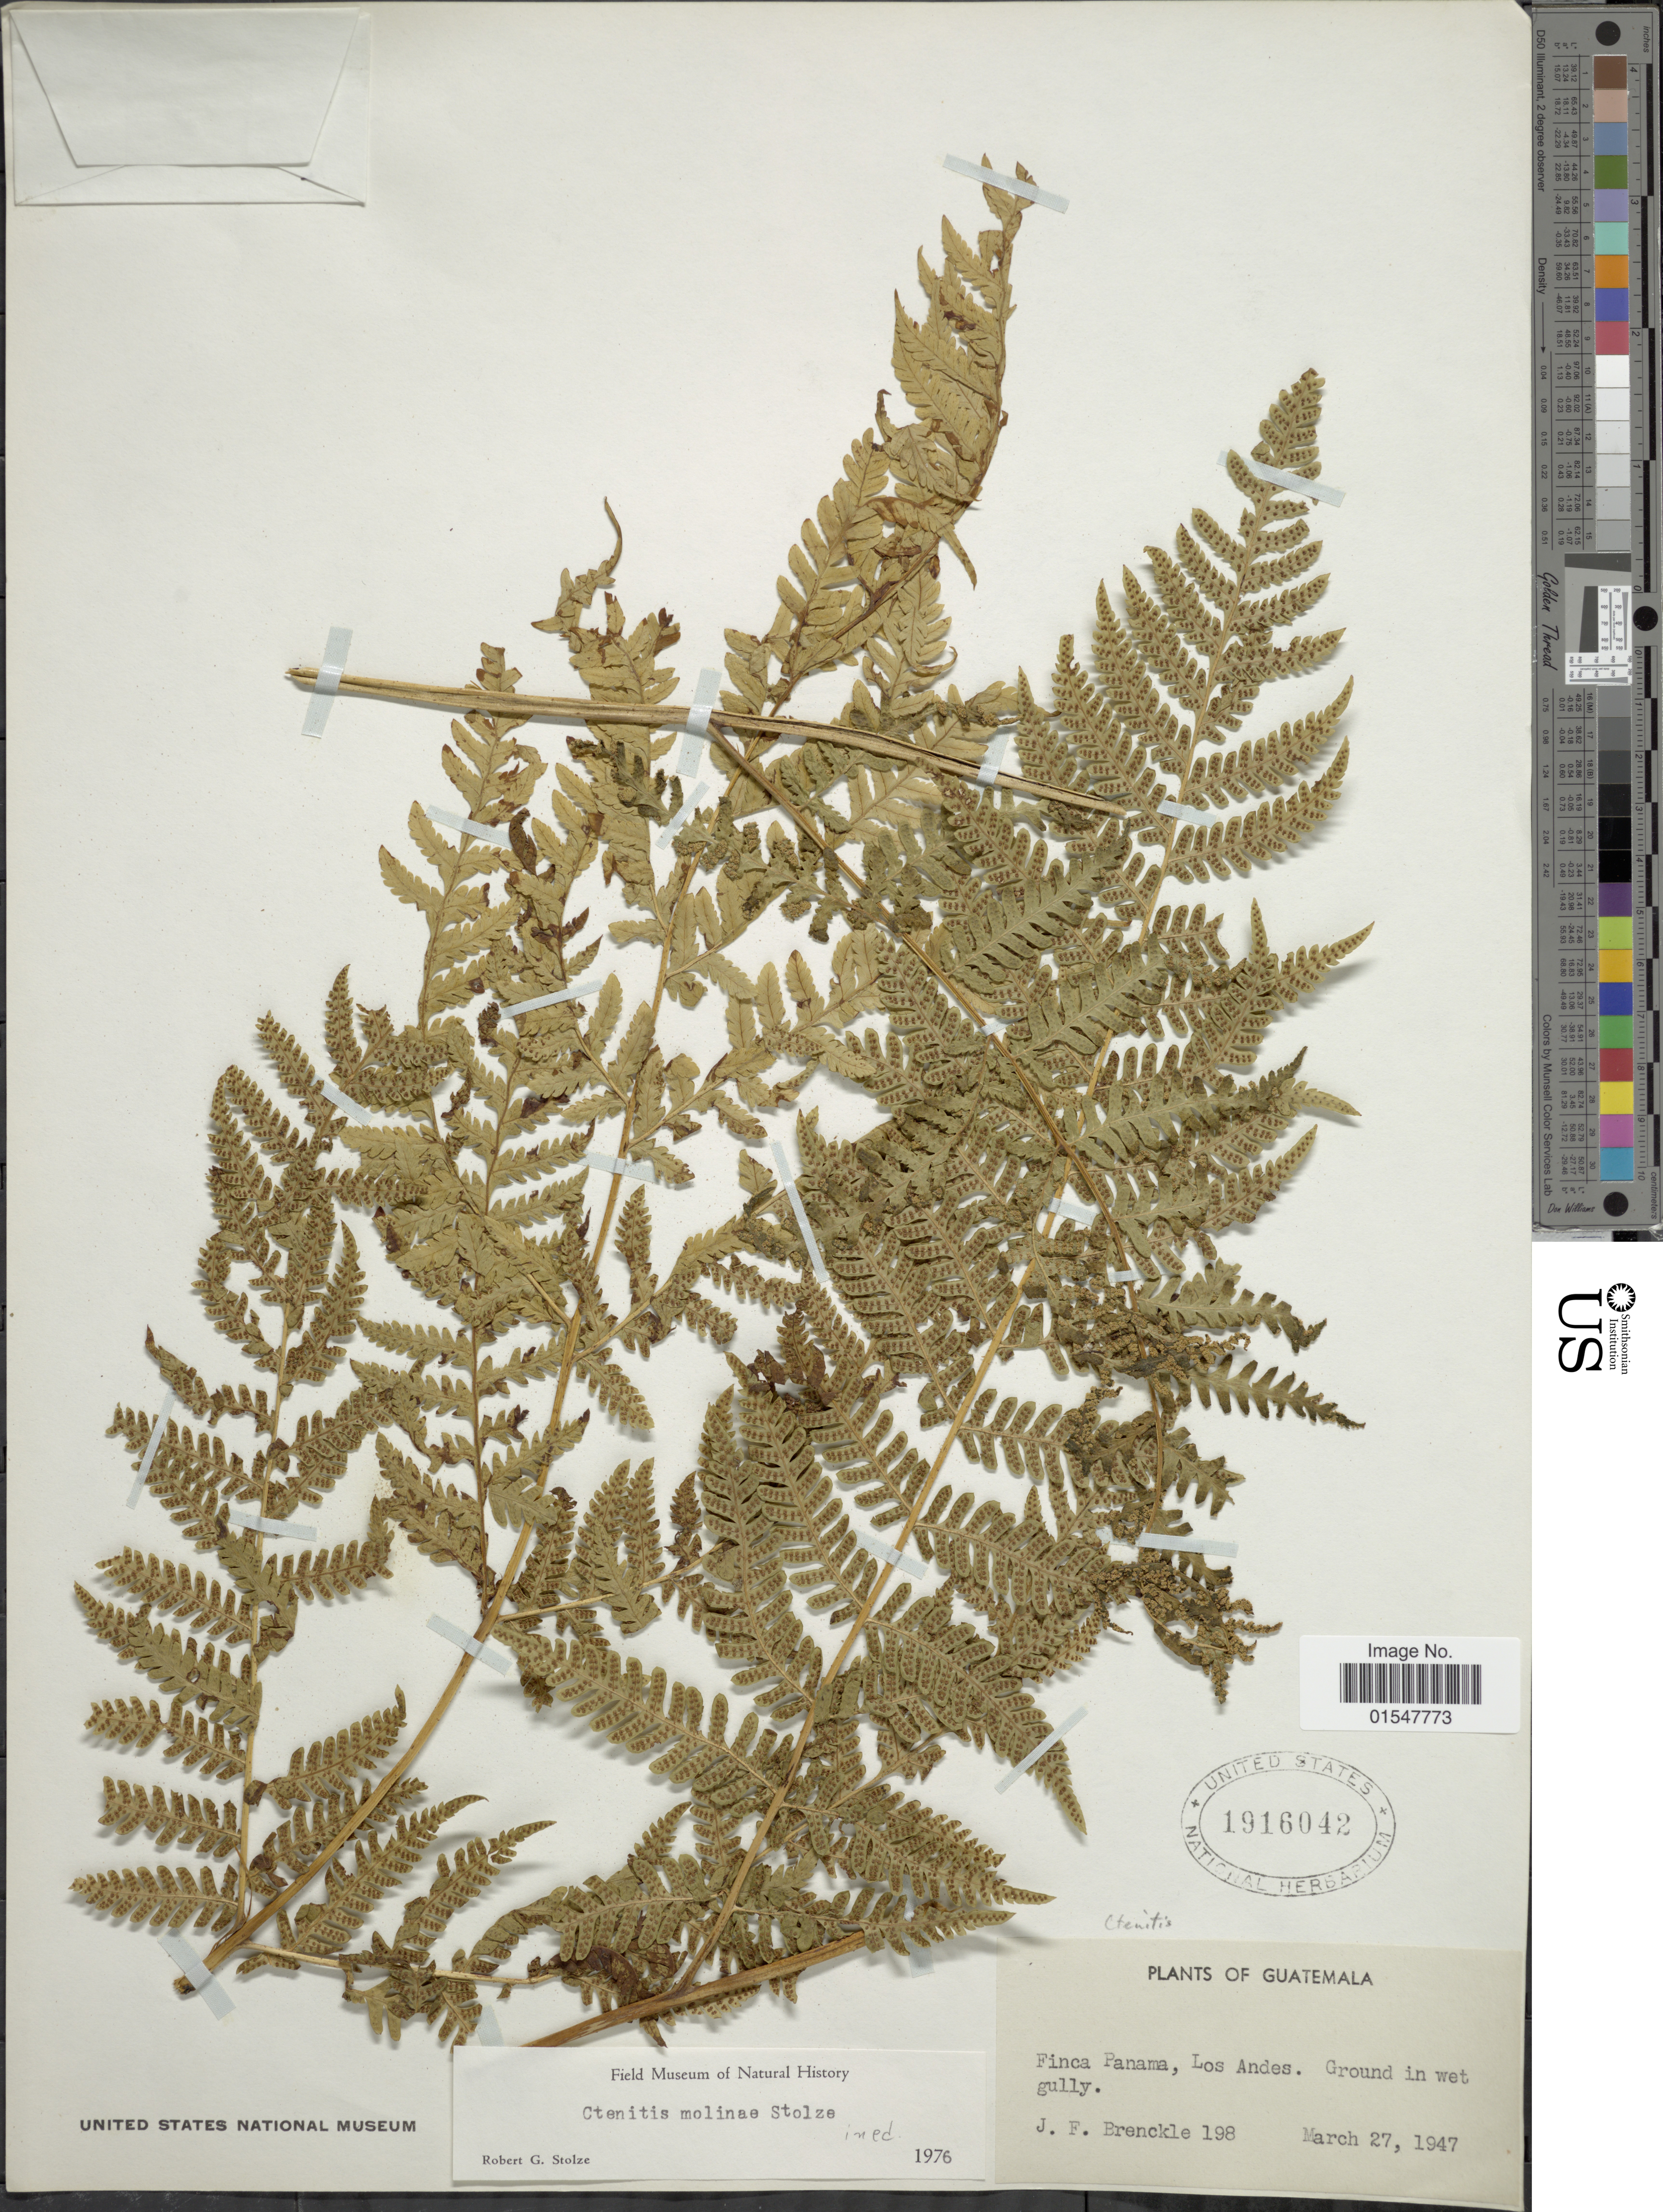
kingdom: Plantae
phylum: Tracheophyta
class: Polypodiopsida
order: Polypodiales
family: Dryopteridaceae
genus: Ctenitis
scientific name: Ctenitis grisebachii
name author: (Baker) Ching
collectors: J. Brenckle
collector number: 198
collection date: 1947-03-27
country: Guatemala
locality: Guatemala, Finca Panama, Los Andes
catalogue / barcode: US 1916042